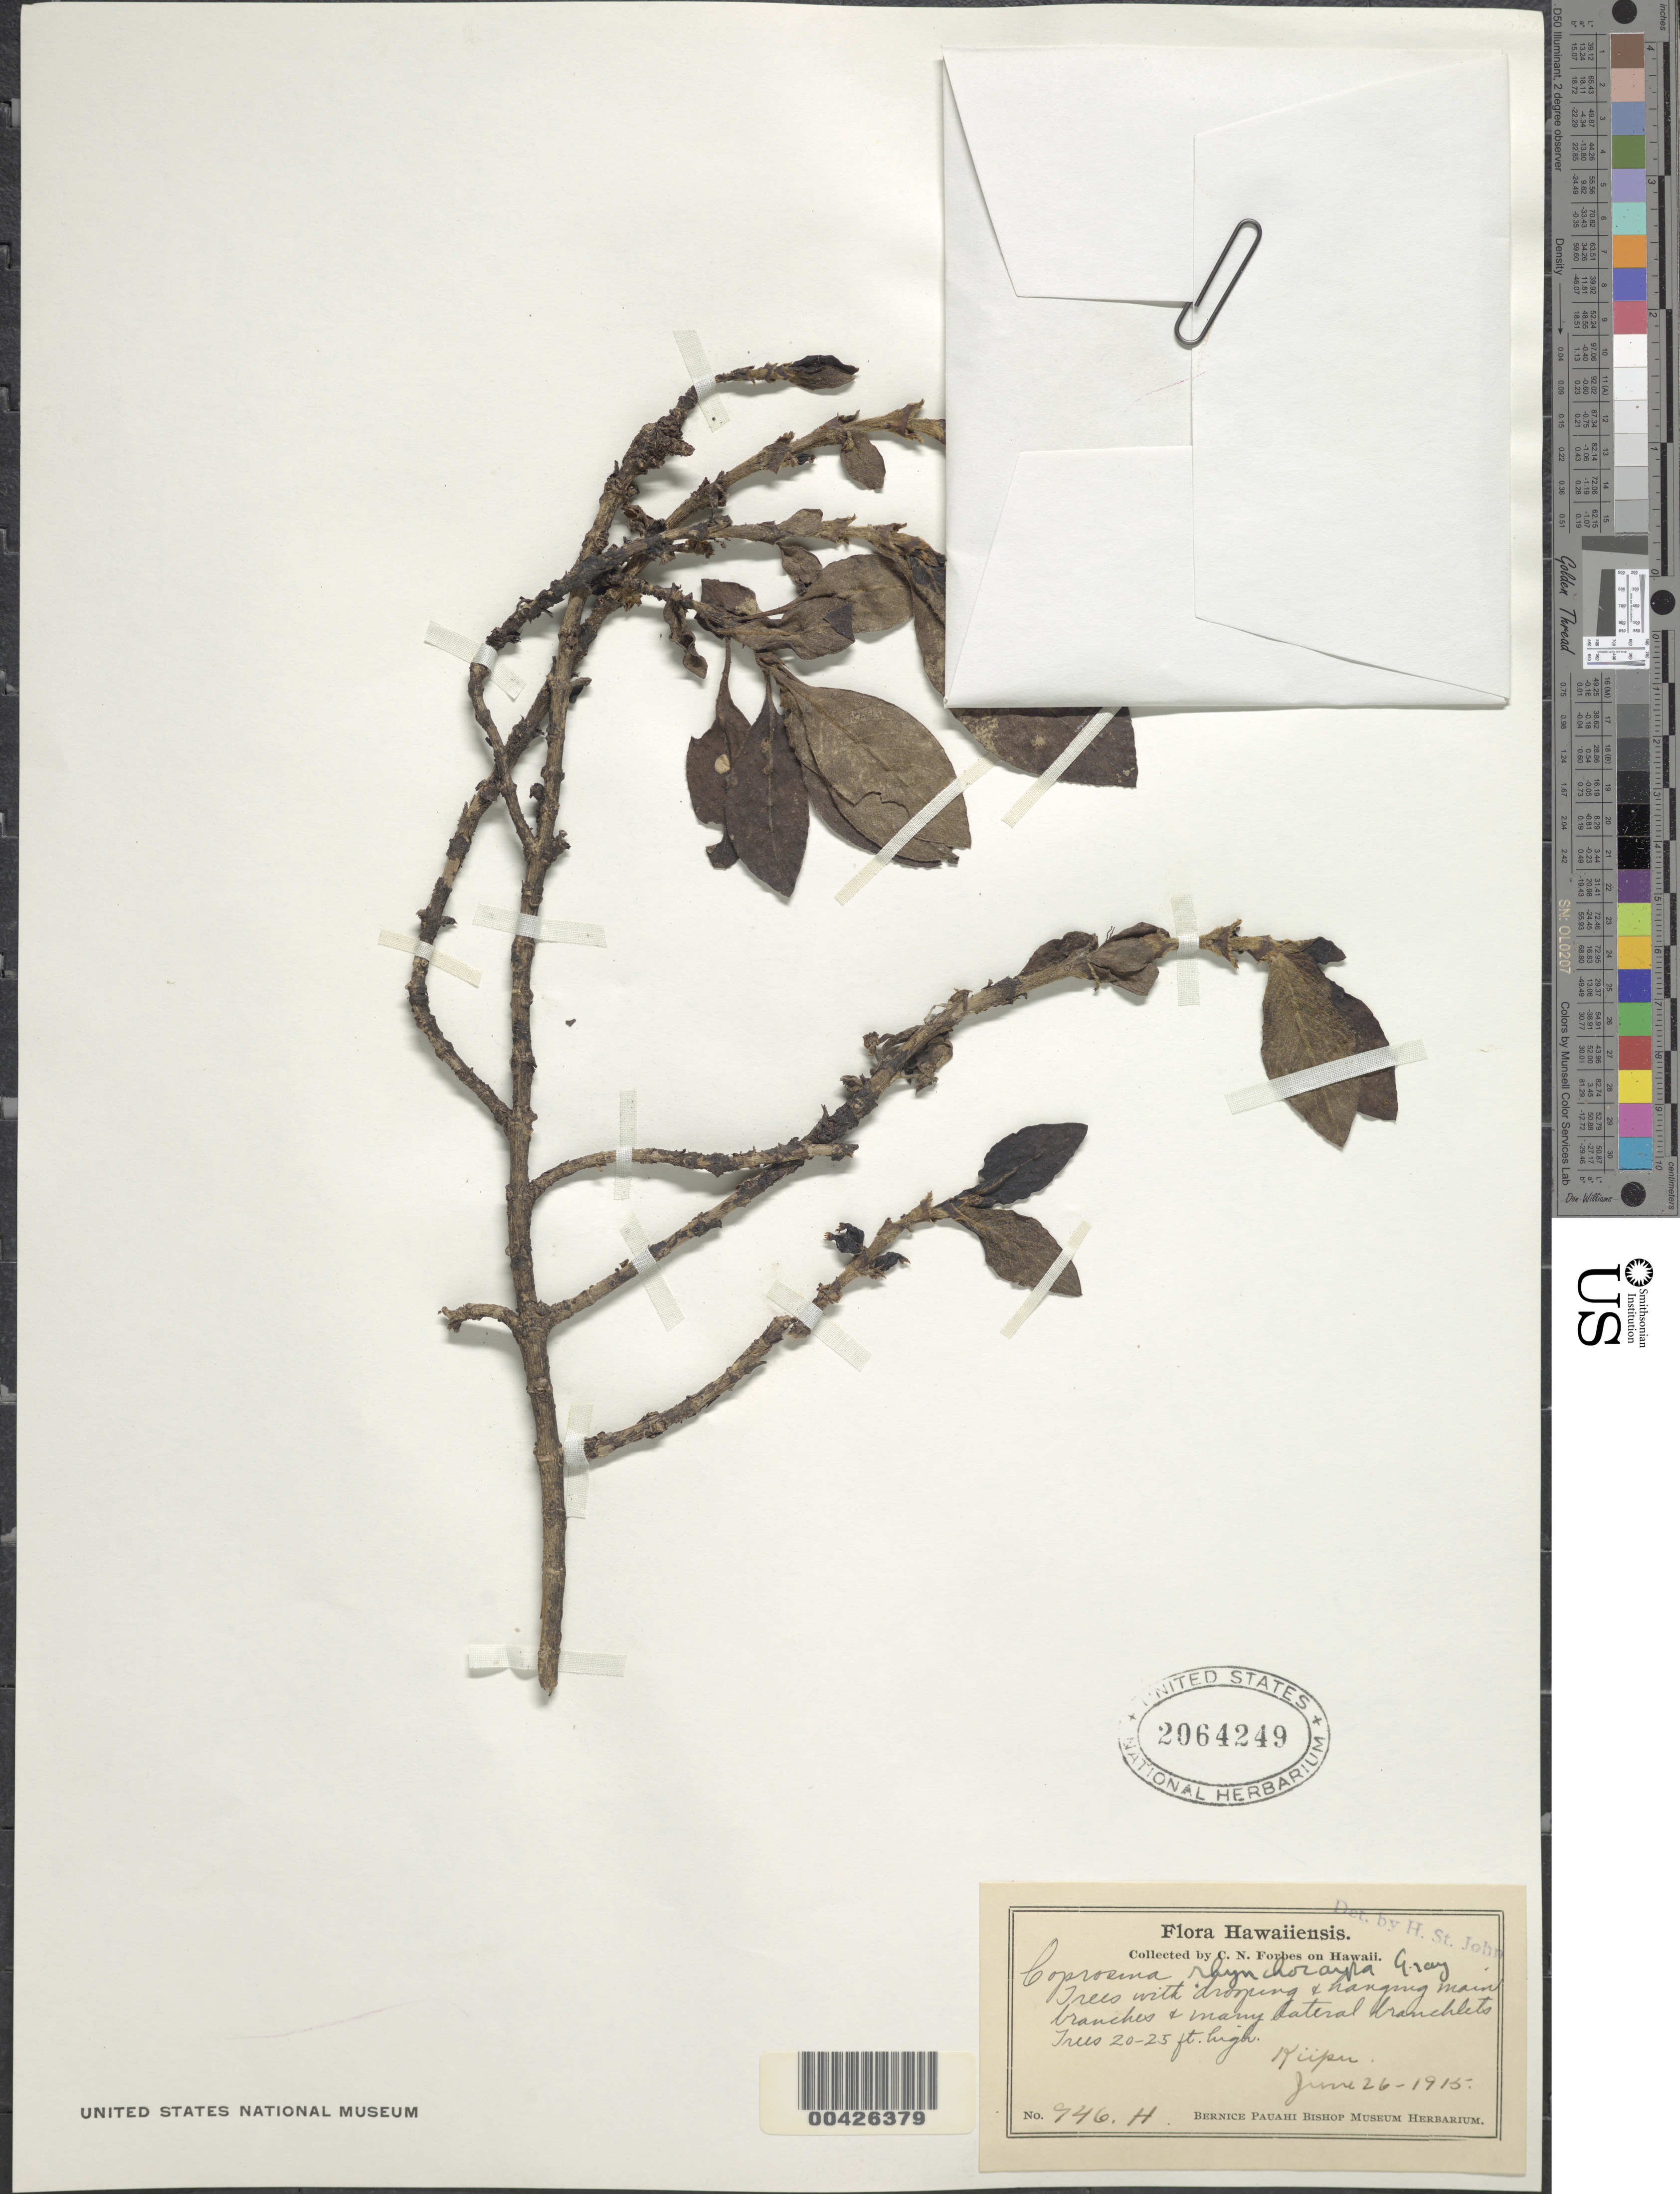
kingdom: Plantae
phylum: Tracheophyta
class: Magnoliopsida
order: Gentianales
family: Rubiaceae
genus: Coprosma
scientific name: Coprosma rhynchocarpa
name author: A. Gray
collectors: C. N. Forbes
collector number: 946.H.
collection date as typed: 26 Jun 1915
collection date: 1915-06-26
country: United States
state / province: Hawaii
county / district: Hawaii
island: Hawaii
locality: Kiipu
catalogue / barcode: US 2064249